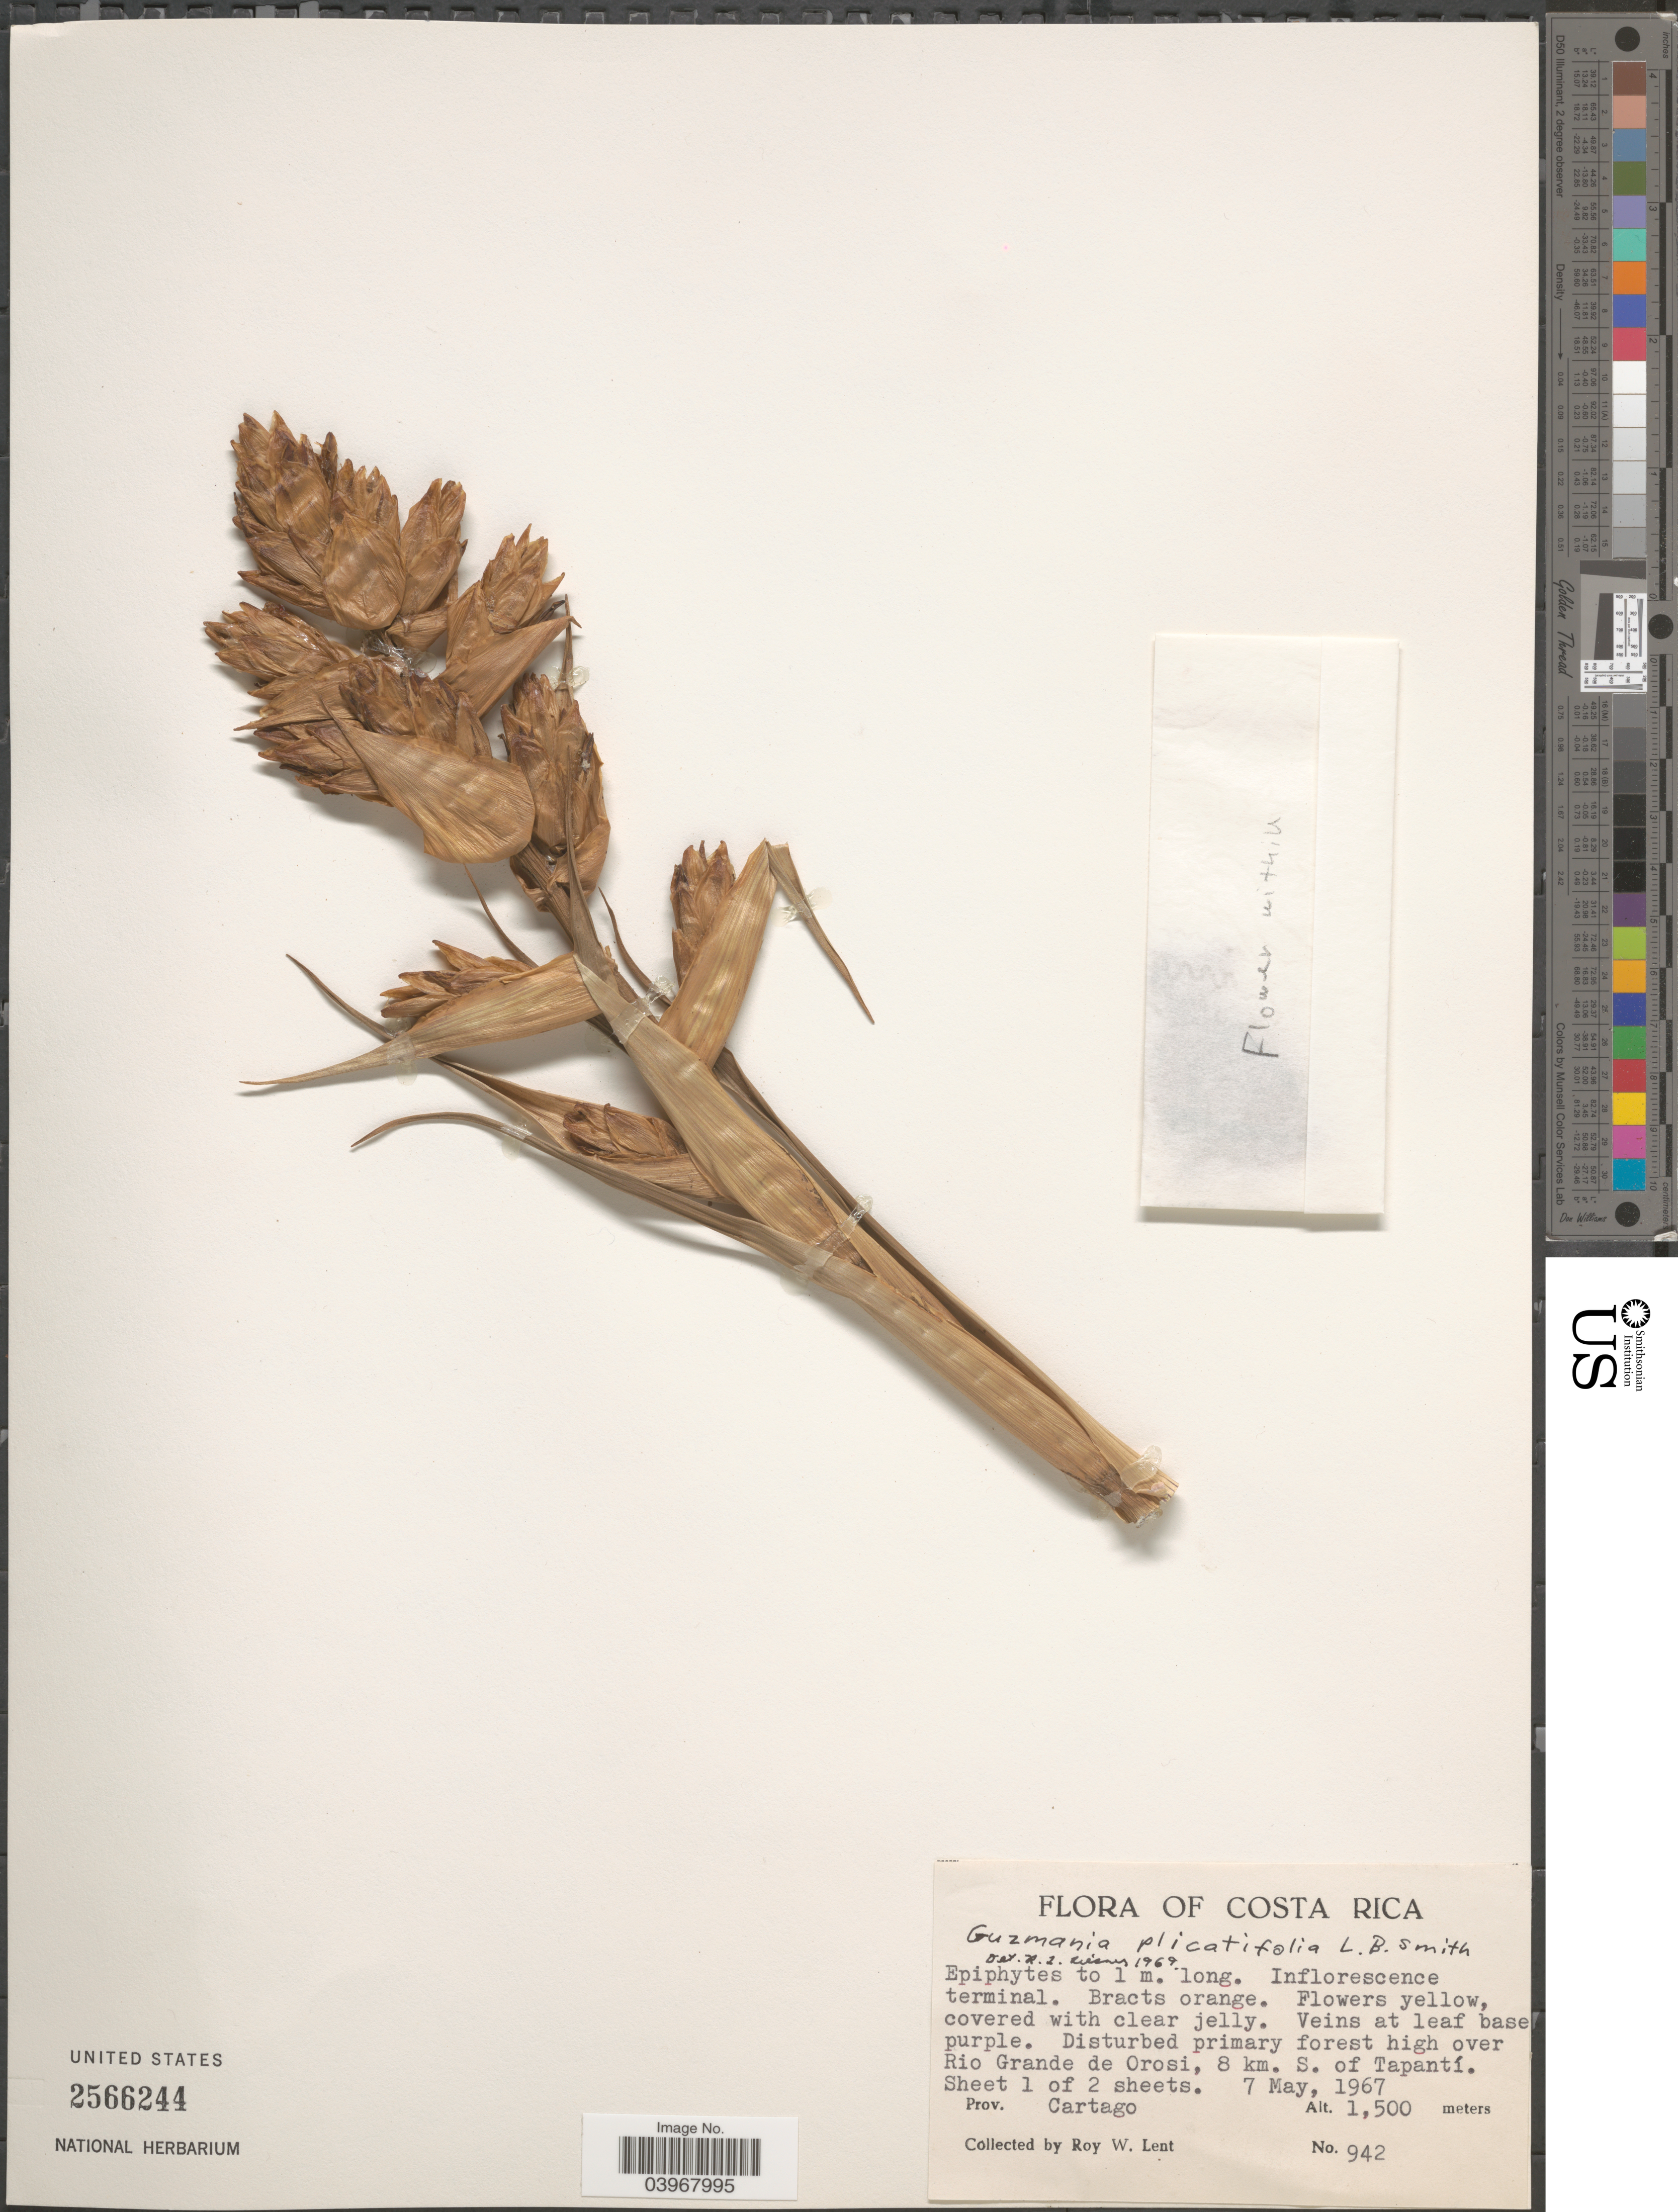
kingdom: Plantae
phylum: Tracheophyta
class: Liliopsida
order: Poales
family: Bromeliaceae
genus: Guzmania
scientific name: Guzmania plicatifolia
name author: L.B. Sm.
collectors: R. W. Lent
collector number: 942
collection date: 1967-05-07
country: Costa Rica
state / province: Cartago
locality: Rio Grande de Orosi, 8 km. S. of Tapantí.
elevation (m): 1500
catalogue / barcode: US 2566244